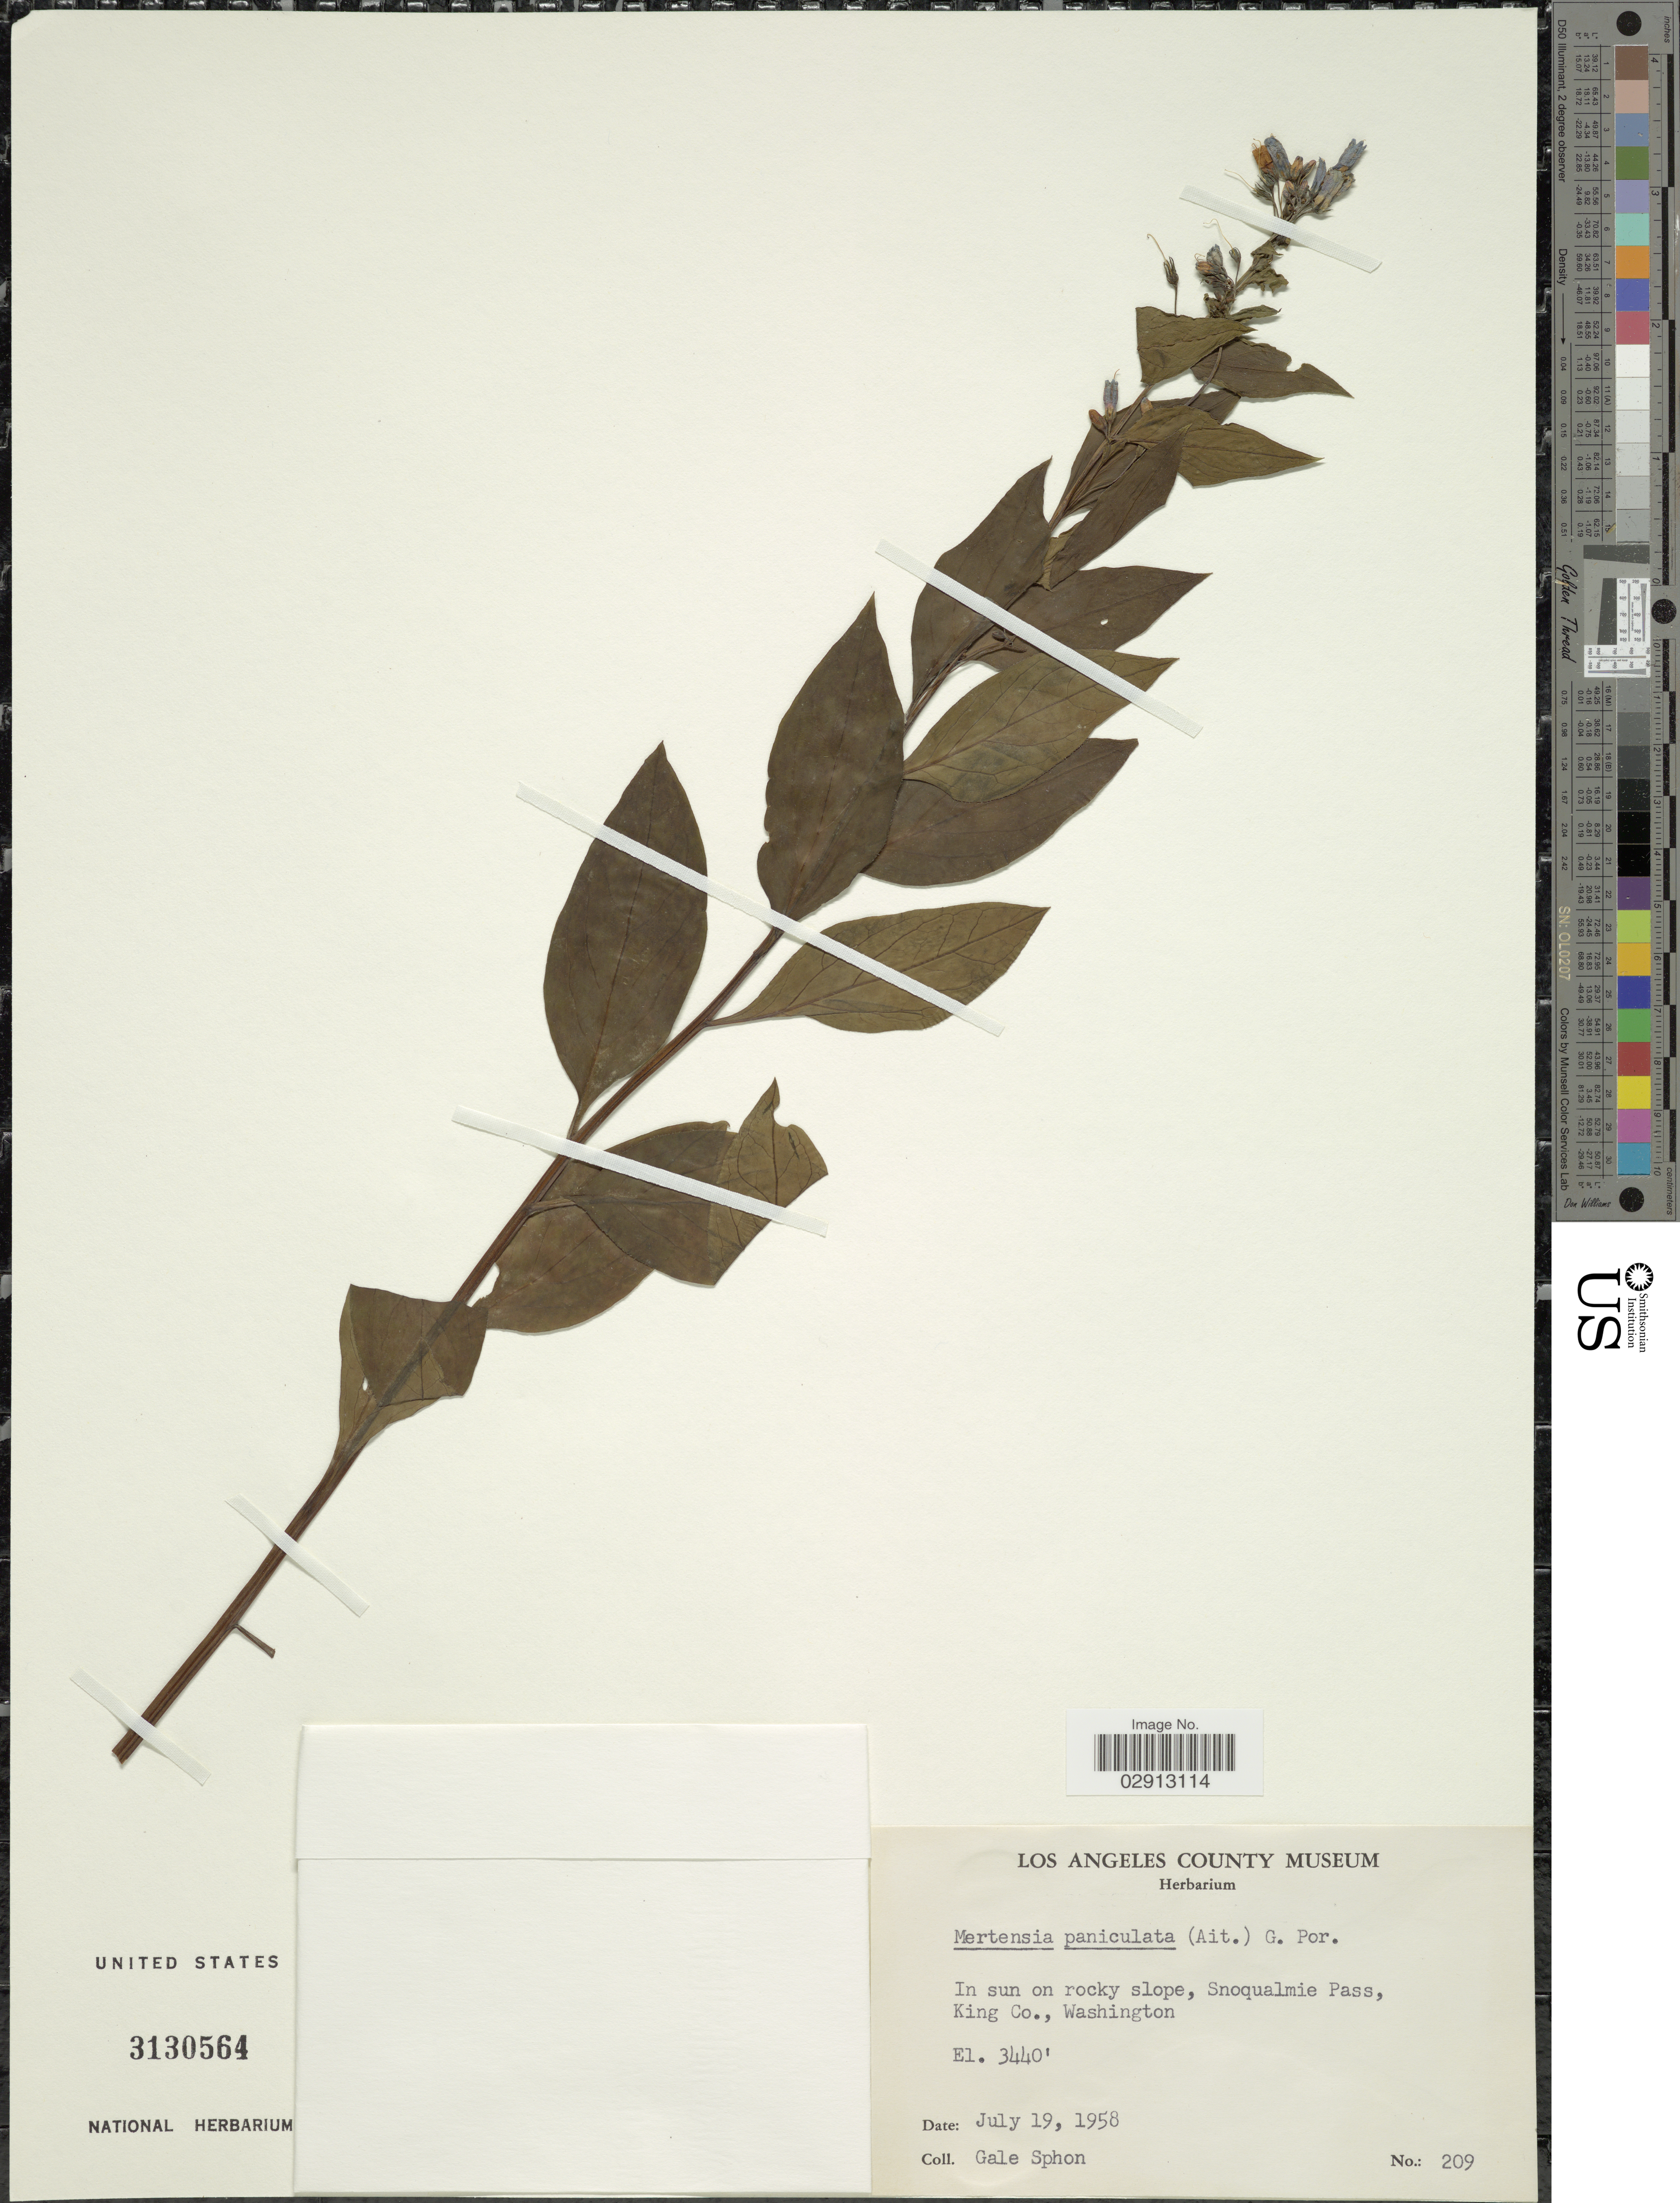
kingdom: Plantae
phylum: Tracheophyta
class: Magnoliopsida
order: Boraginales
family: Boraginaceae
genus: Mertensia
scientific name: Mertensia paniculata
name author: (Aiton) G. Don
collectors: G. Sphon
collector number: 209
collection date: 1958-07-19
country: United States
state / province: Washington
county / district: King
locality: In sun on rocky slope, Snoqualmie Pass, King Co.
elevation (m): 1049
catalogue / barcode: US 3130564